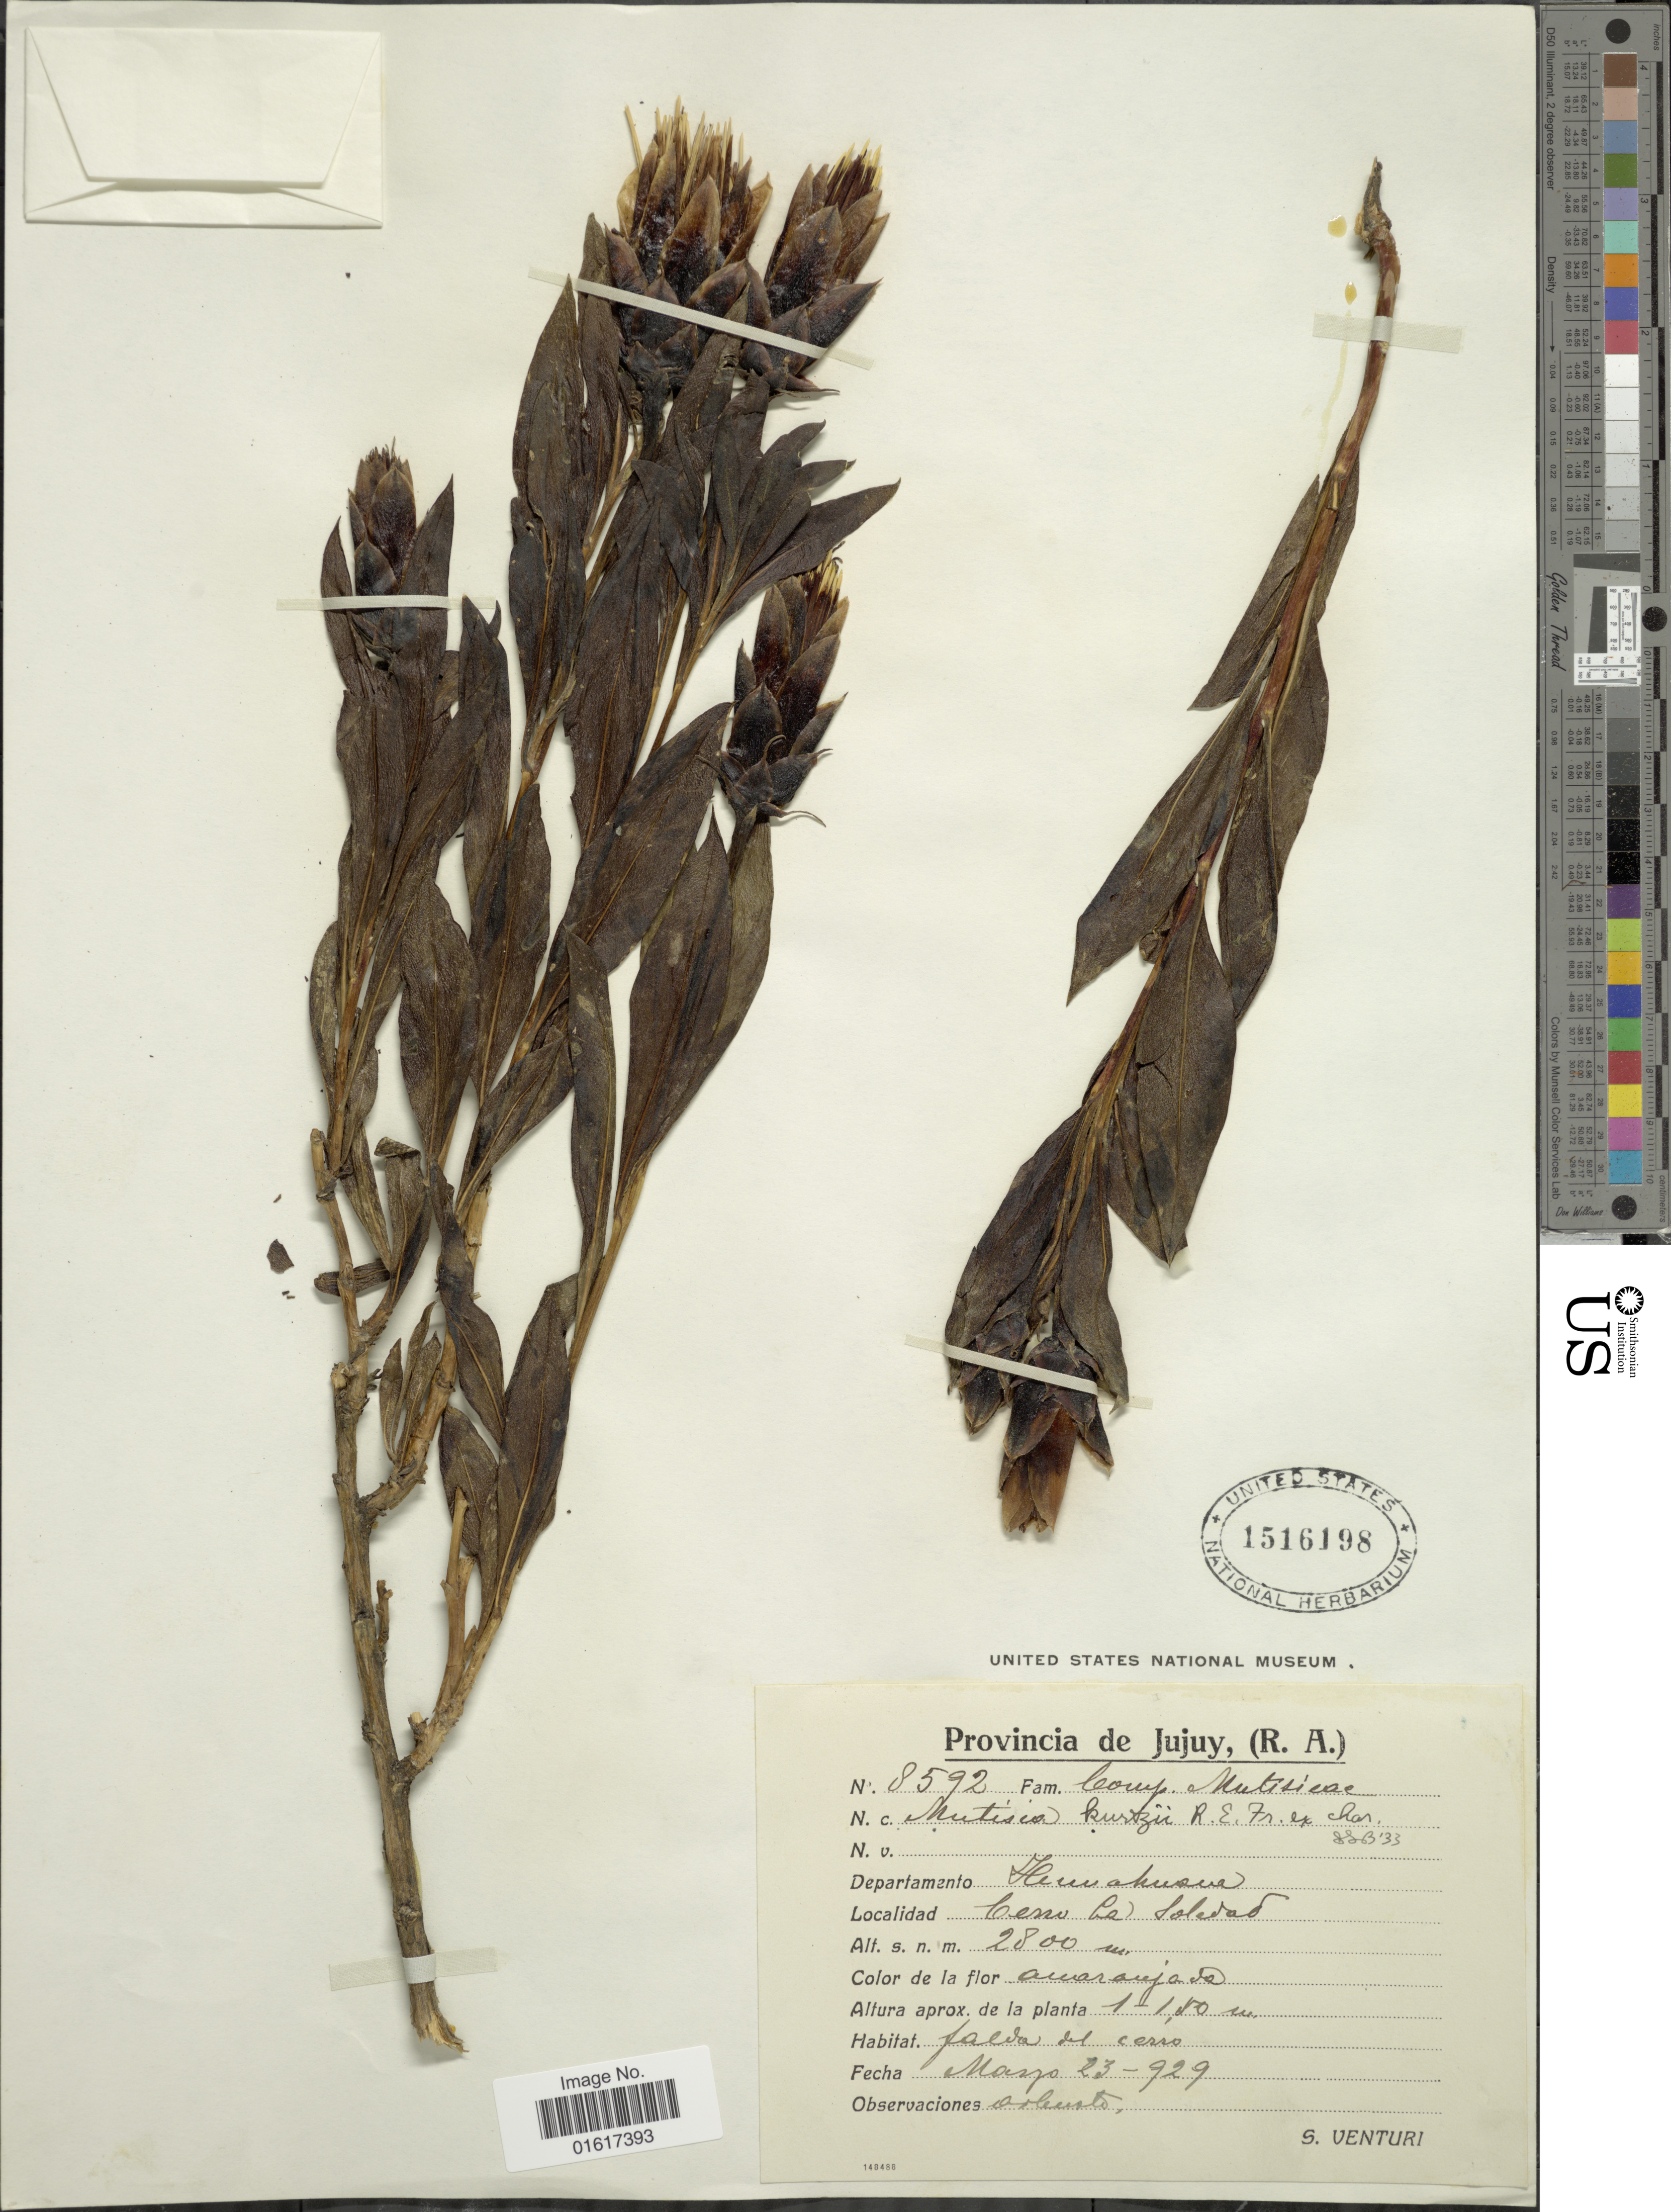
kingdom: Plantae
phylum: Tracheophyta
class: Magnoliopsida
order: Asterales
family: Asteraceae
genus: Mutisia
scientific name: Mutisia kurtzii var. kurtzii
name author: R.E. Fr.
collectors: S. Venturi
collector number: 8592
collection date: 1929-03-23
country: Argentina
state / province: Jujuy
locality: Departamento Humahuanca. Cerro La Soledad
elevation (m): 2800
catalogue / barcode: US 1515198